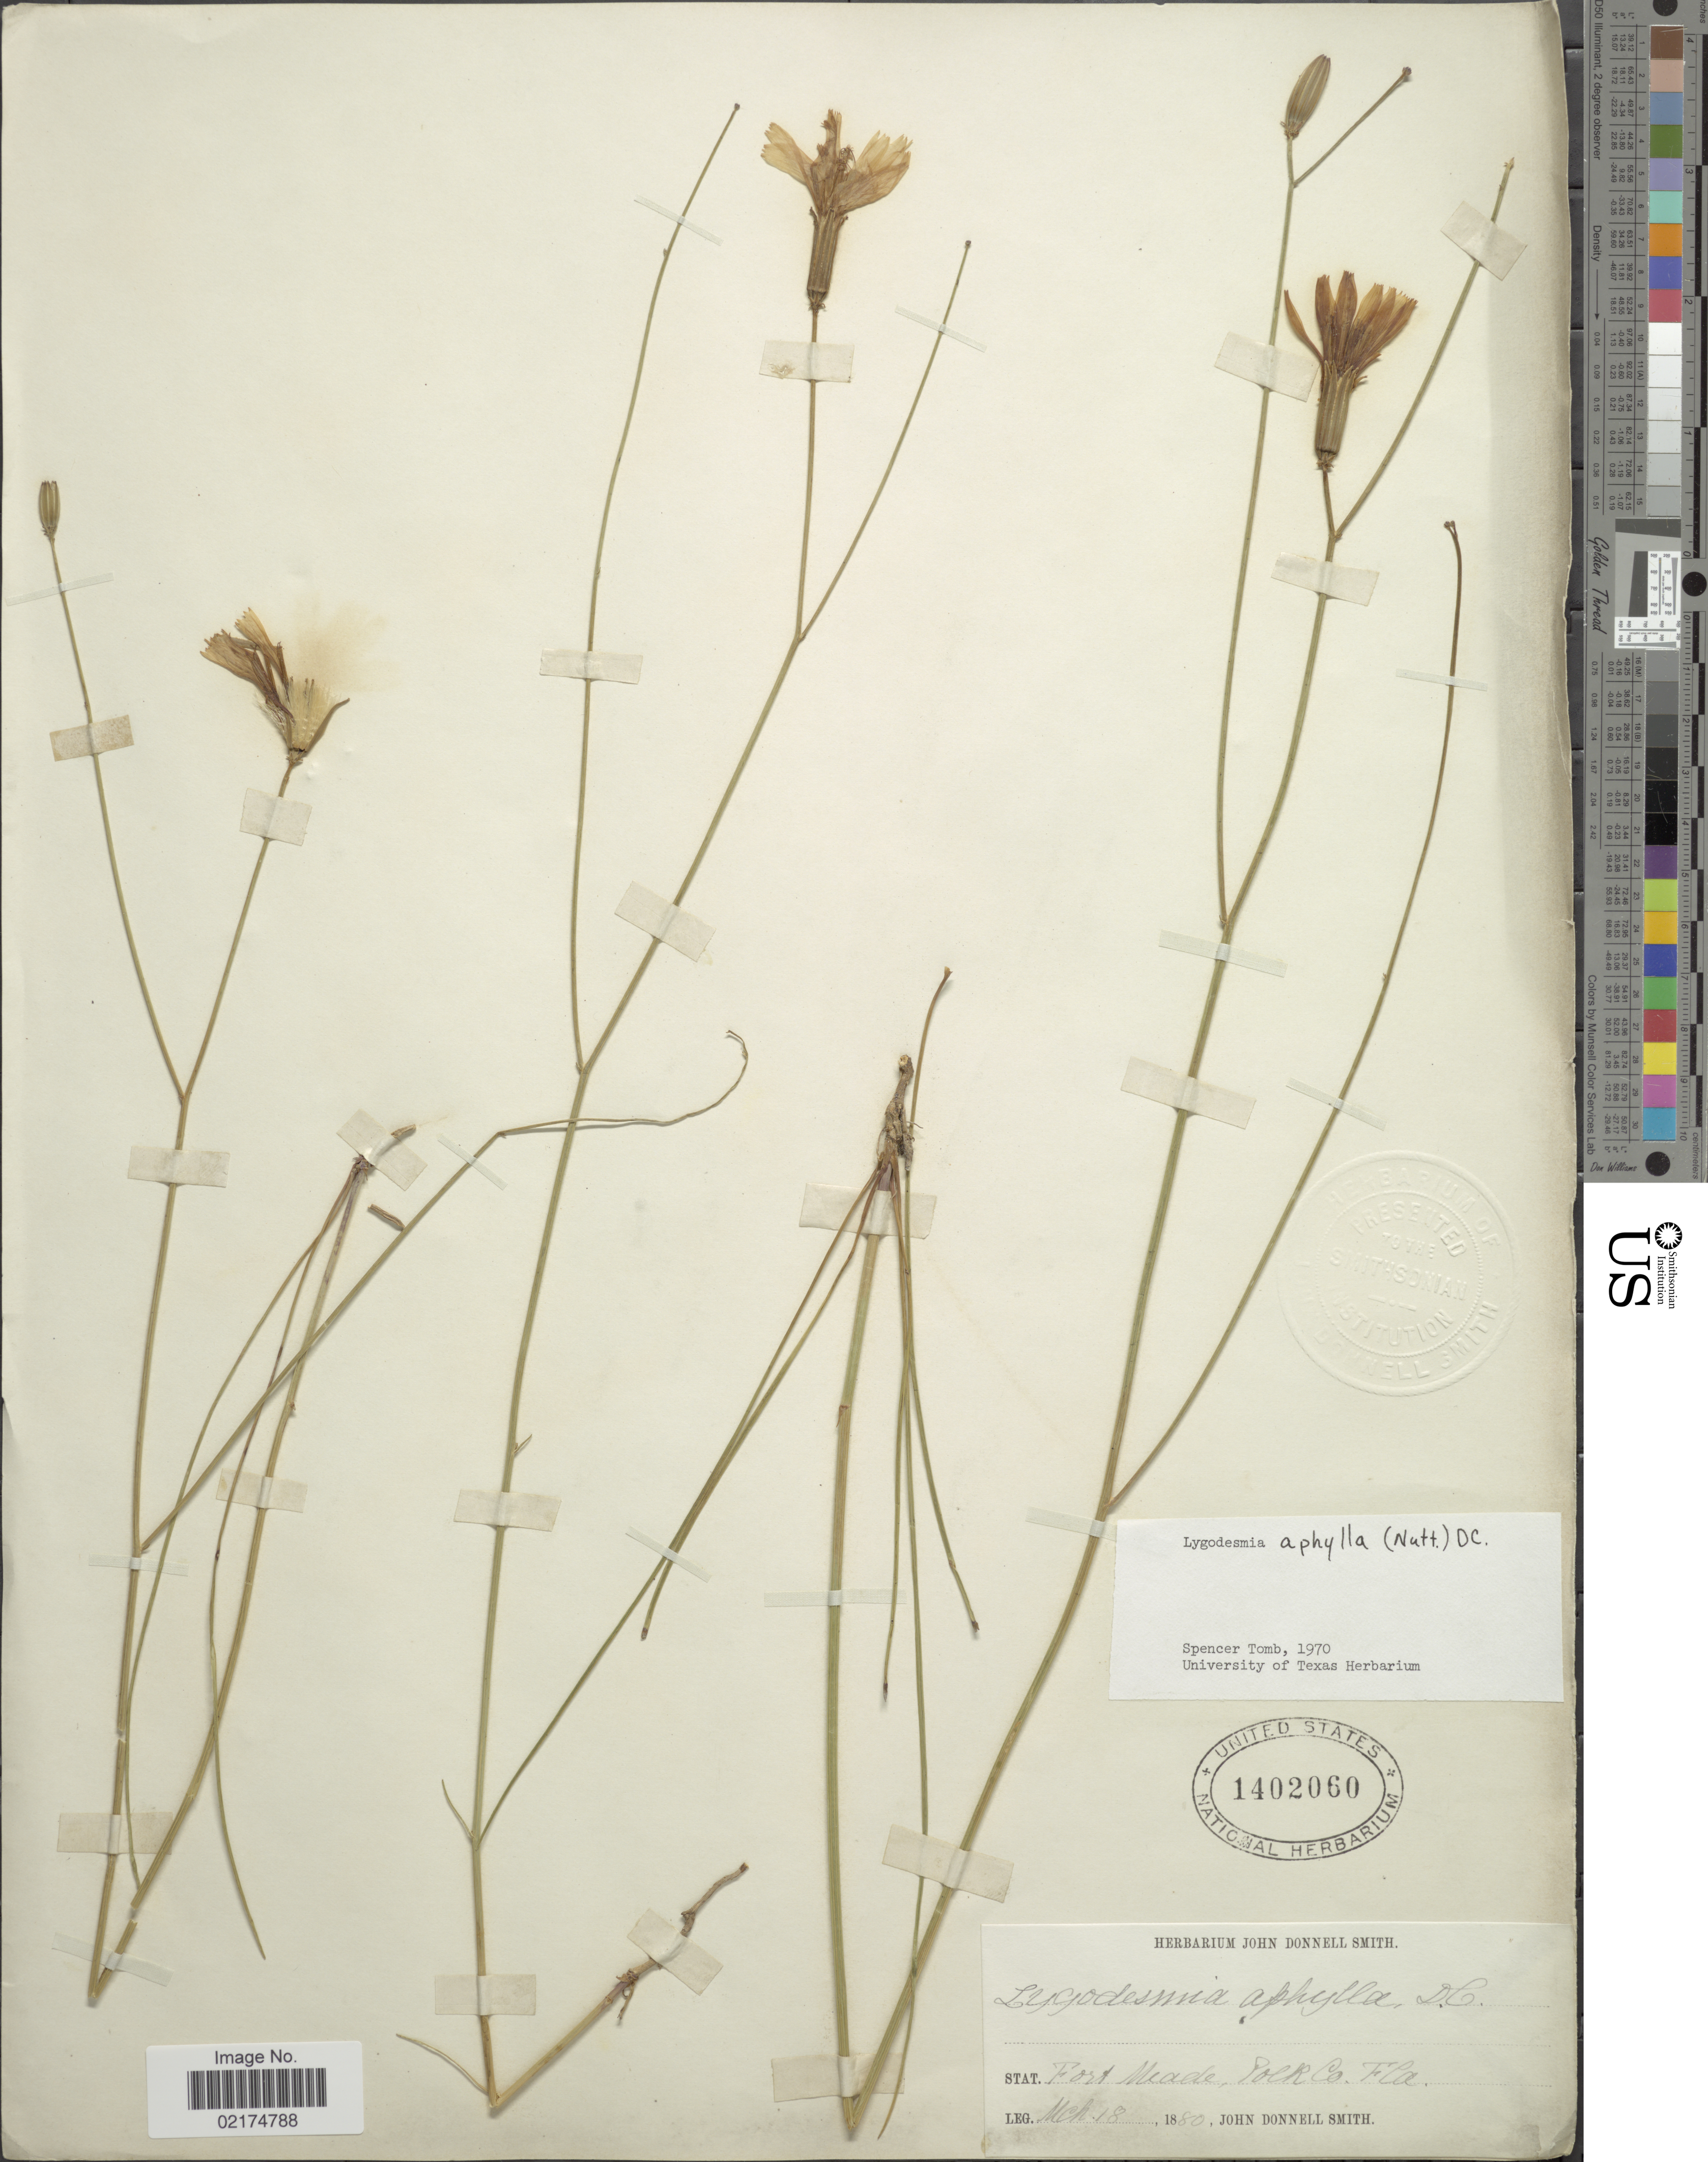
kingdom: Plantae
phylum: Tracheophyta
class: Magnoliopsida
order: Asterales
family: Asteraceae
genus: Lygodesmia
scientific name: Lygodesmia aphylla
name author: (Nutt.) DC.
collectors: J. Donnell Smith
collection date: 1880-03-18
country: United States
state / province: Florida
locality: Fort Meade, Polk Co.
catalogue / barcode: US 1402060